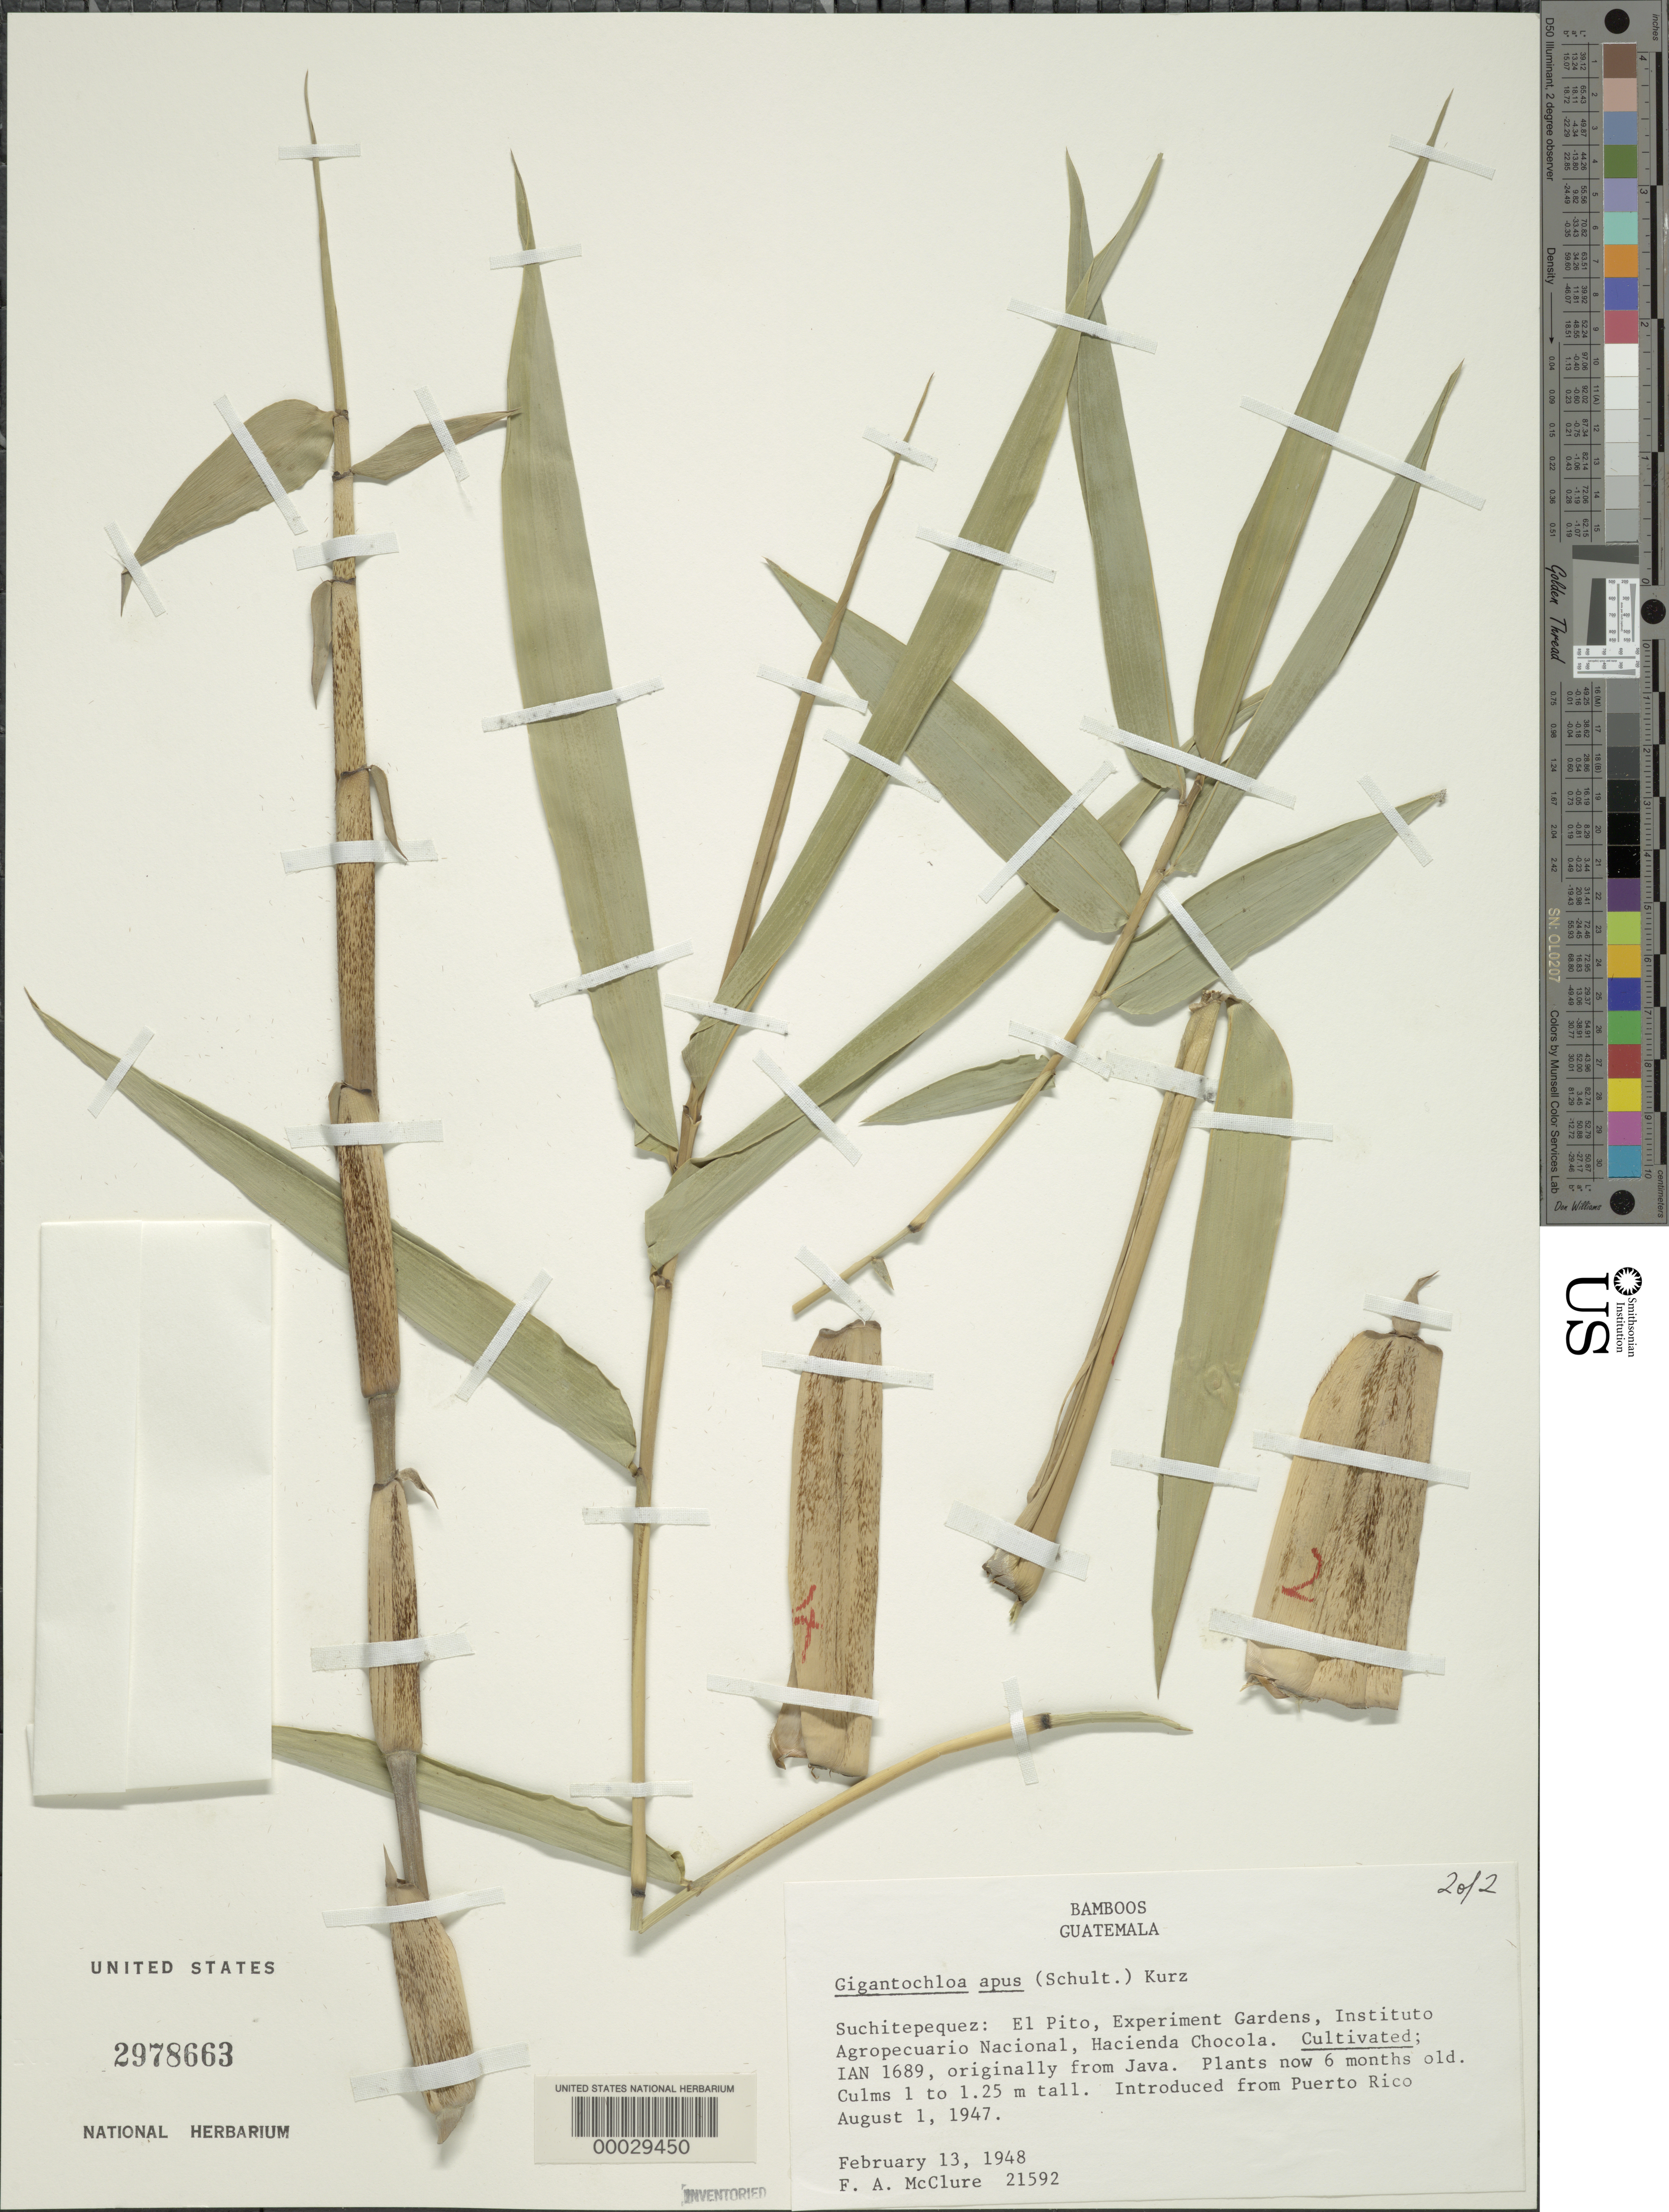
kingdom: Plantae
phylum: Tracheophyta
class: Liliopsida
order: Poales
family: Poaceae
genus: Gigantochloa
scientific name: Gigantochloa apus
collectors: F. A. McClure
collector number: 21592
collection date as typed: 13 Feb 1948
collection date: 1948-02-13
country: Guatemala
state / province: Suchitepéquez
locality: El Pito, Exp. Gardens, Instituto Agropecuario Nacional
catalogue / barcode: US 2978663